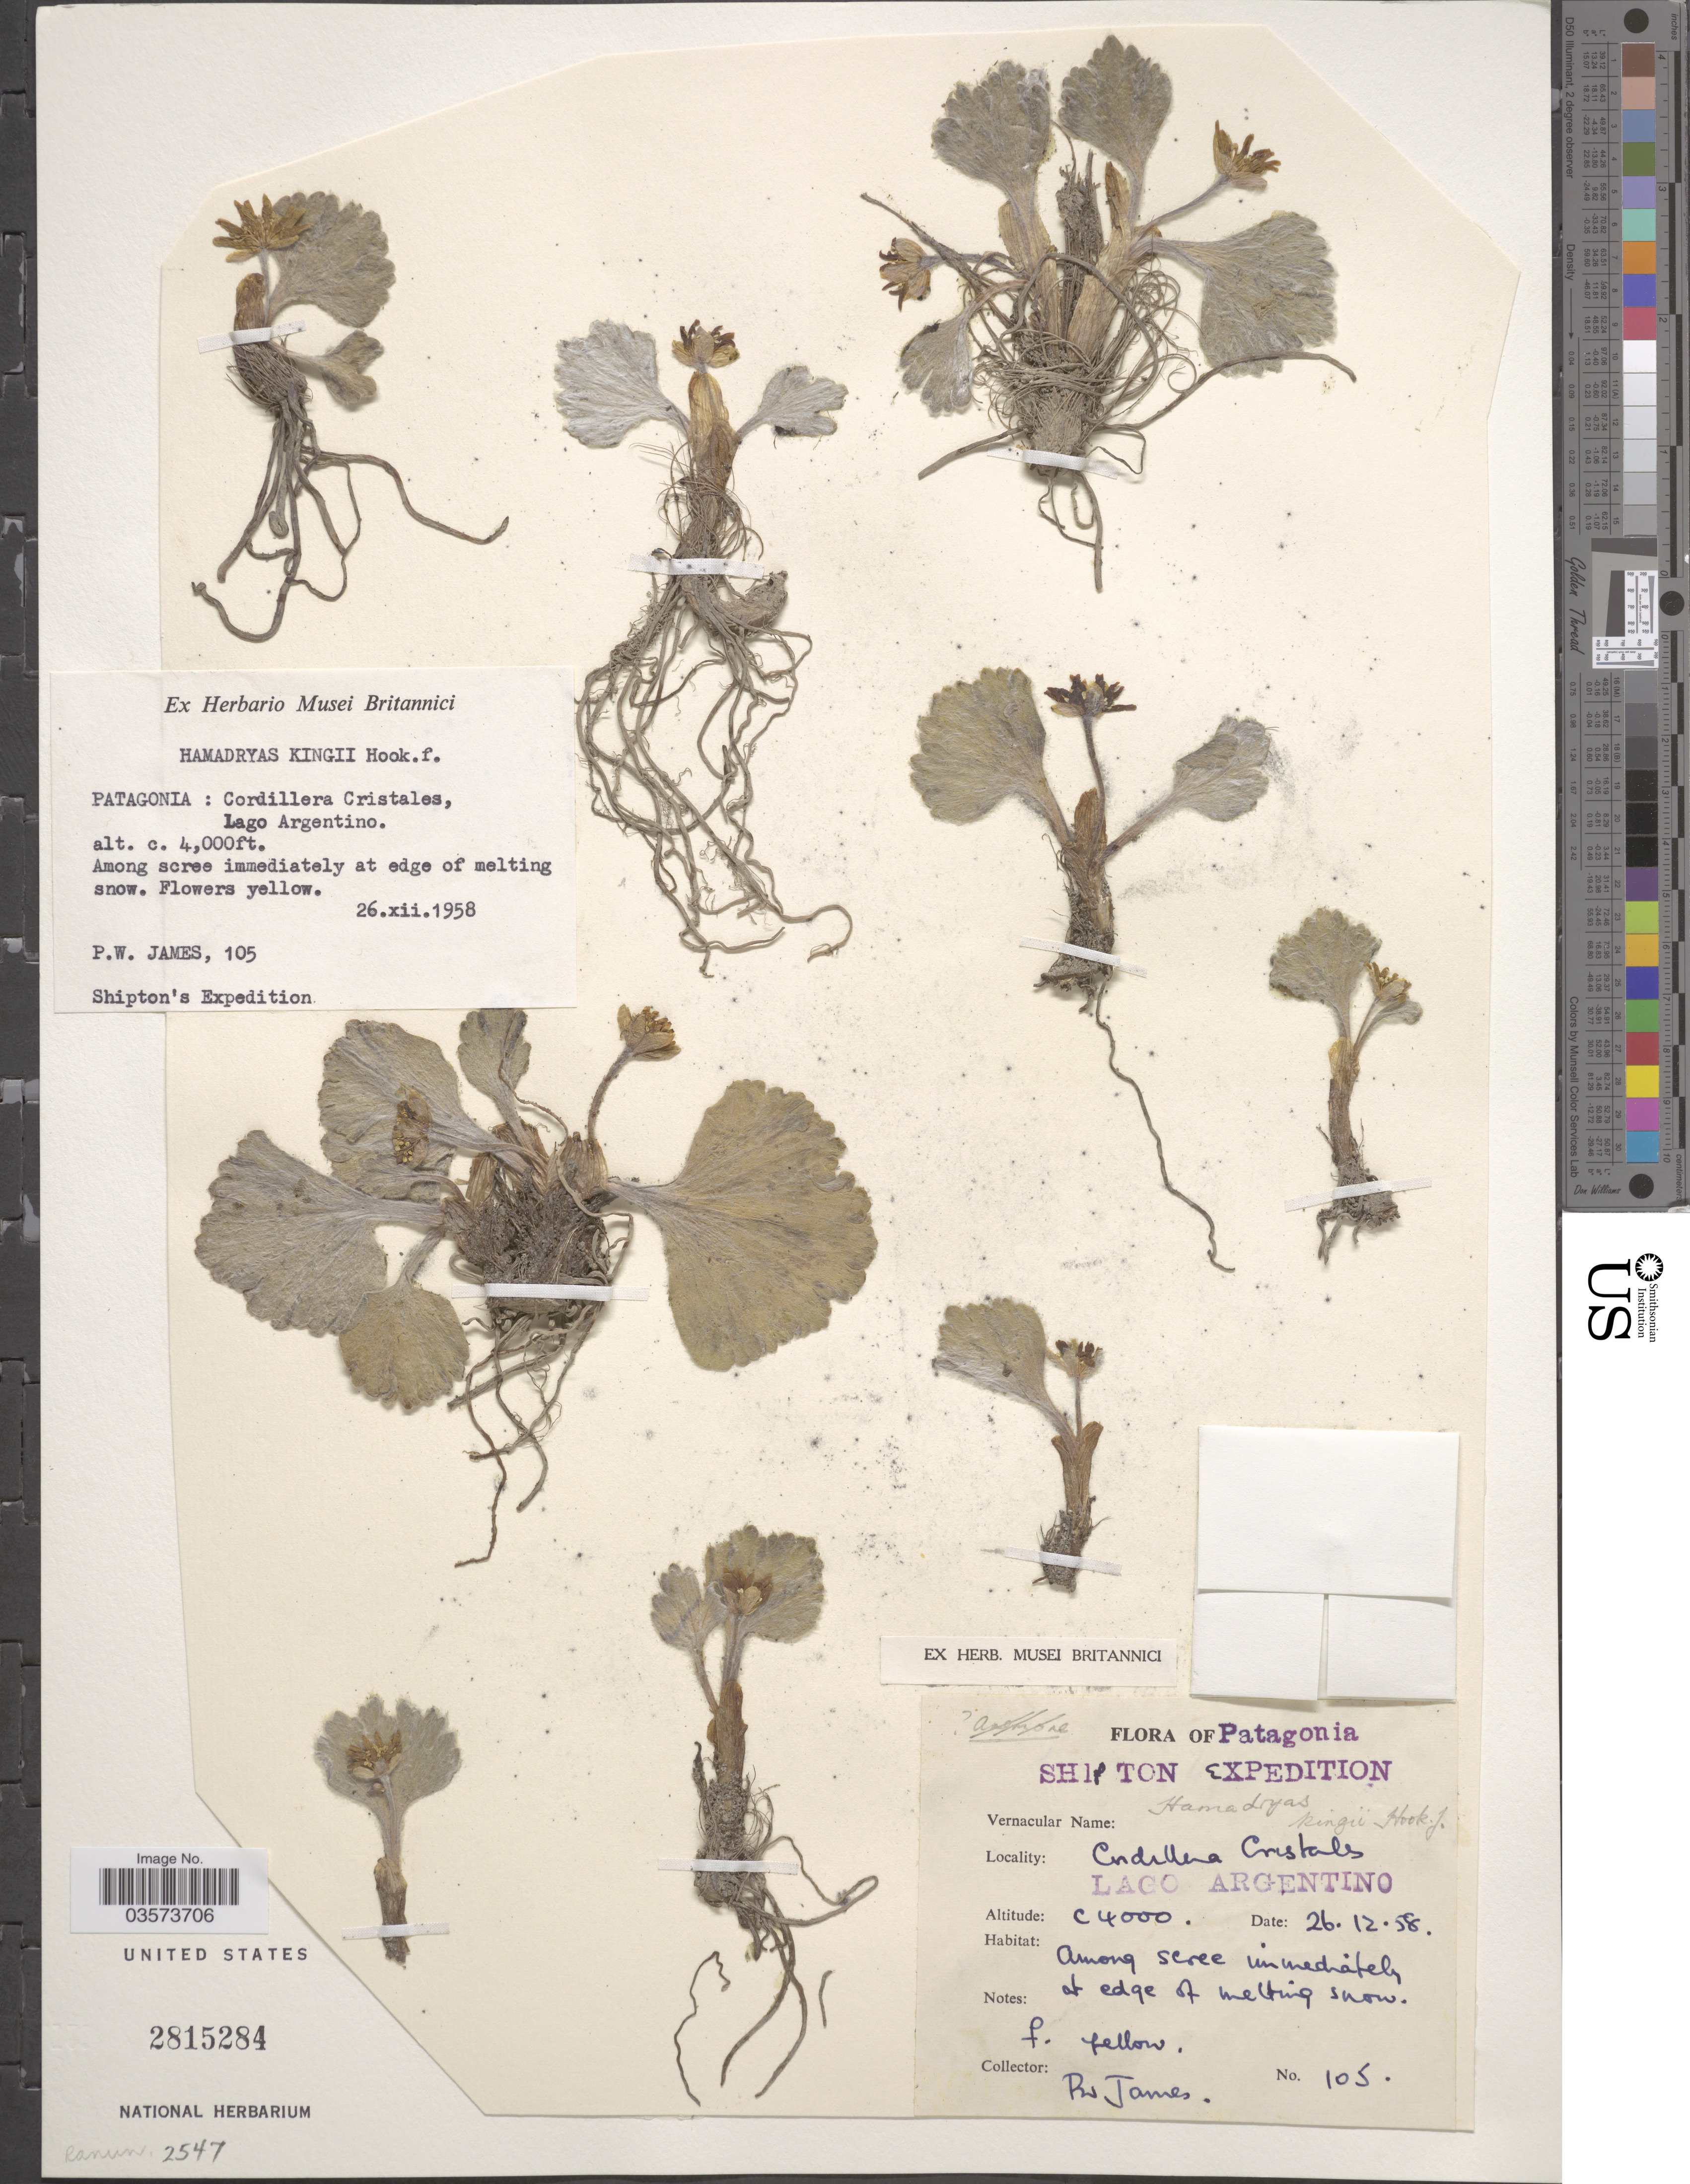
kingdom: Plantae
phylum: Tracheophyta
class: Magnoliopsida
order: Ranunculales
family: Ranunculaceae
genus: Hamadryas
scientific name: Hamadryas kingii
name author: Hook. f.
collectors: P. James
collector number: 105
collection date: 1958-12-26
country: Argentina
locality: Patagonia: Cordillera Cristales, Lago Argentino.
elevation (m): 1219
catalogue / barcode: US 2815284